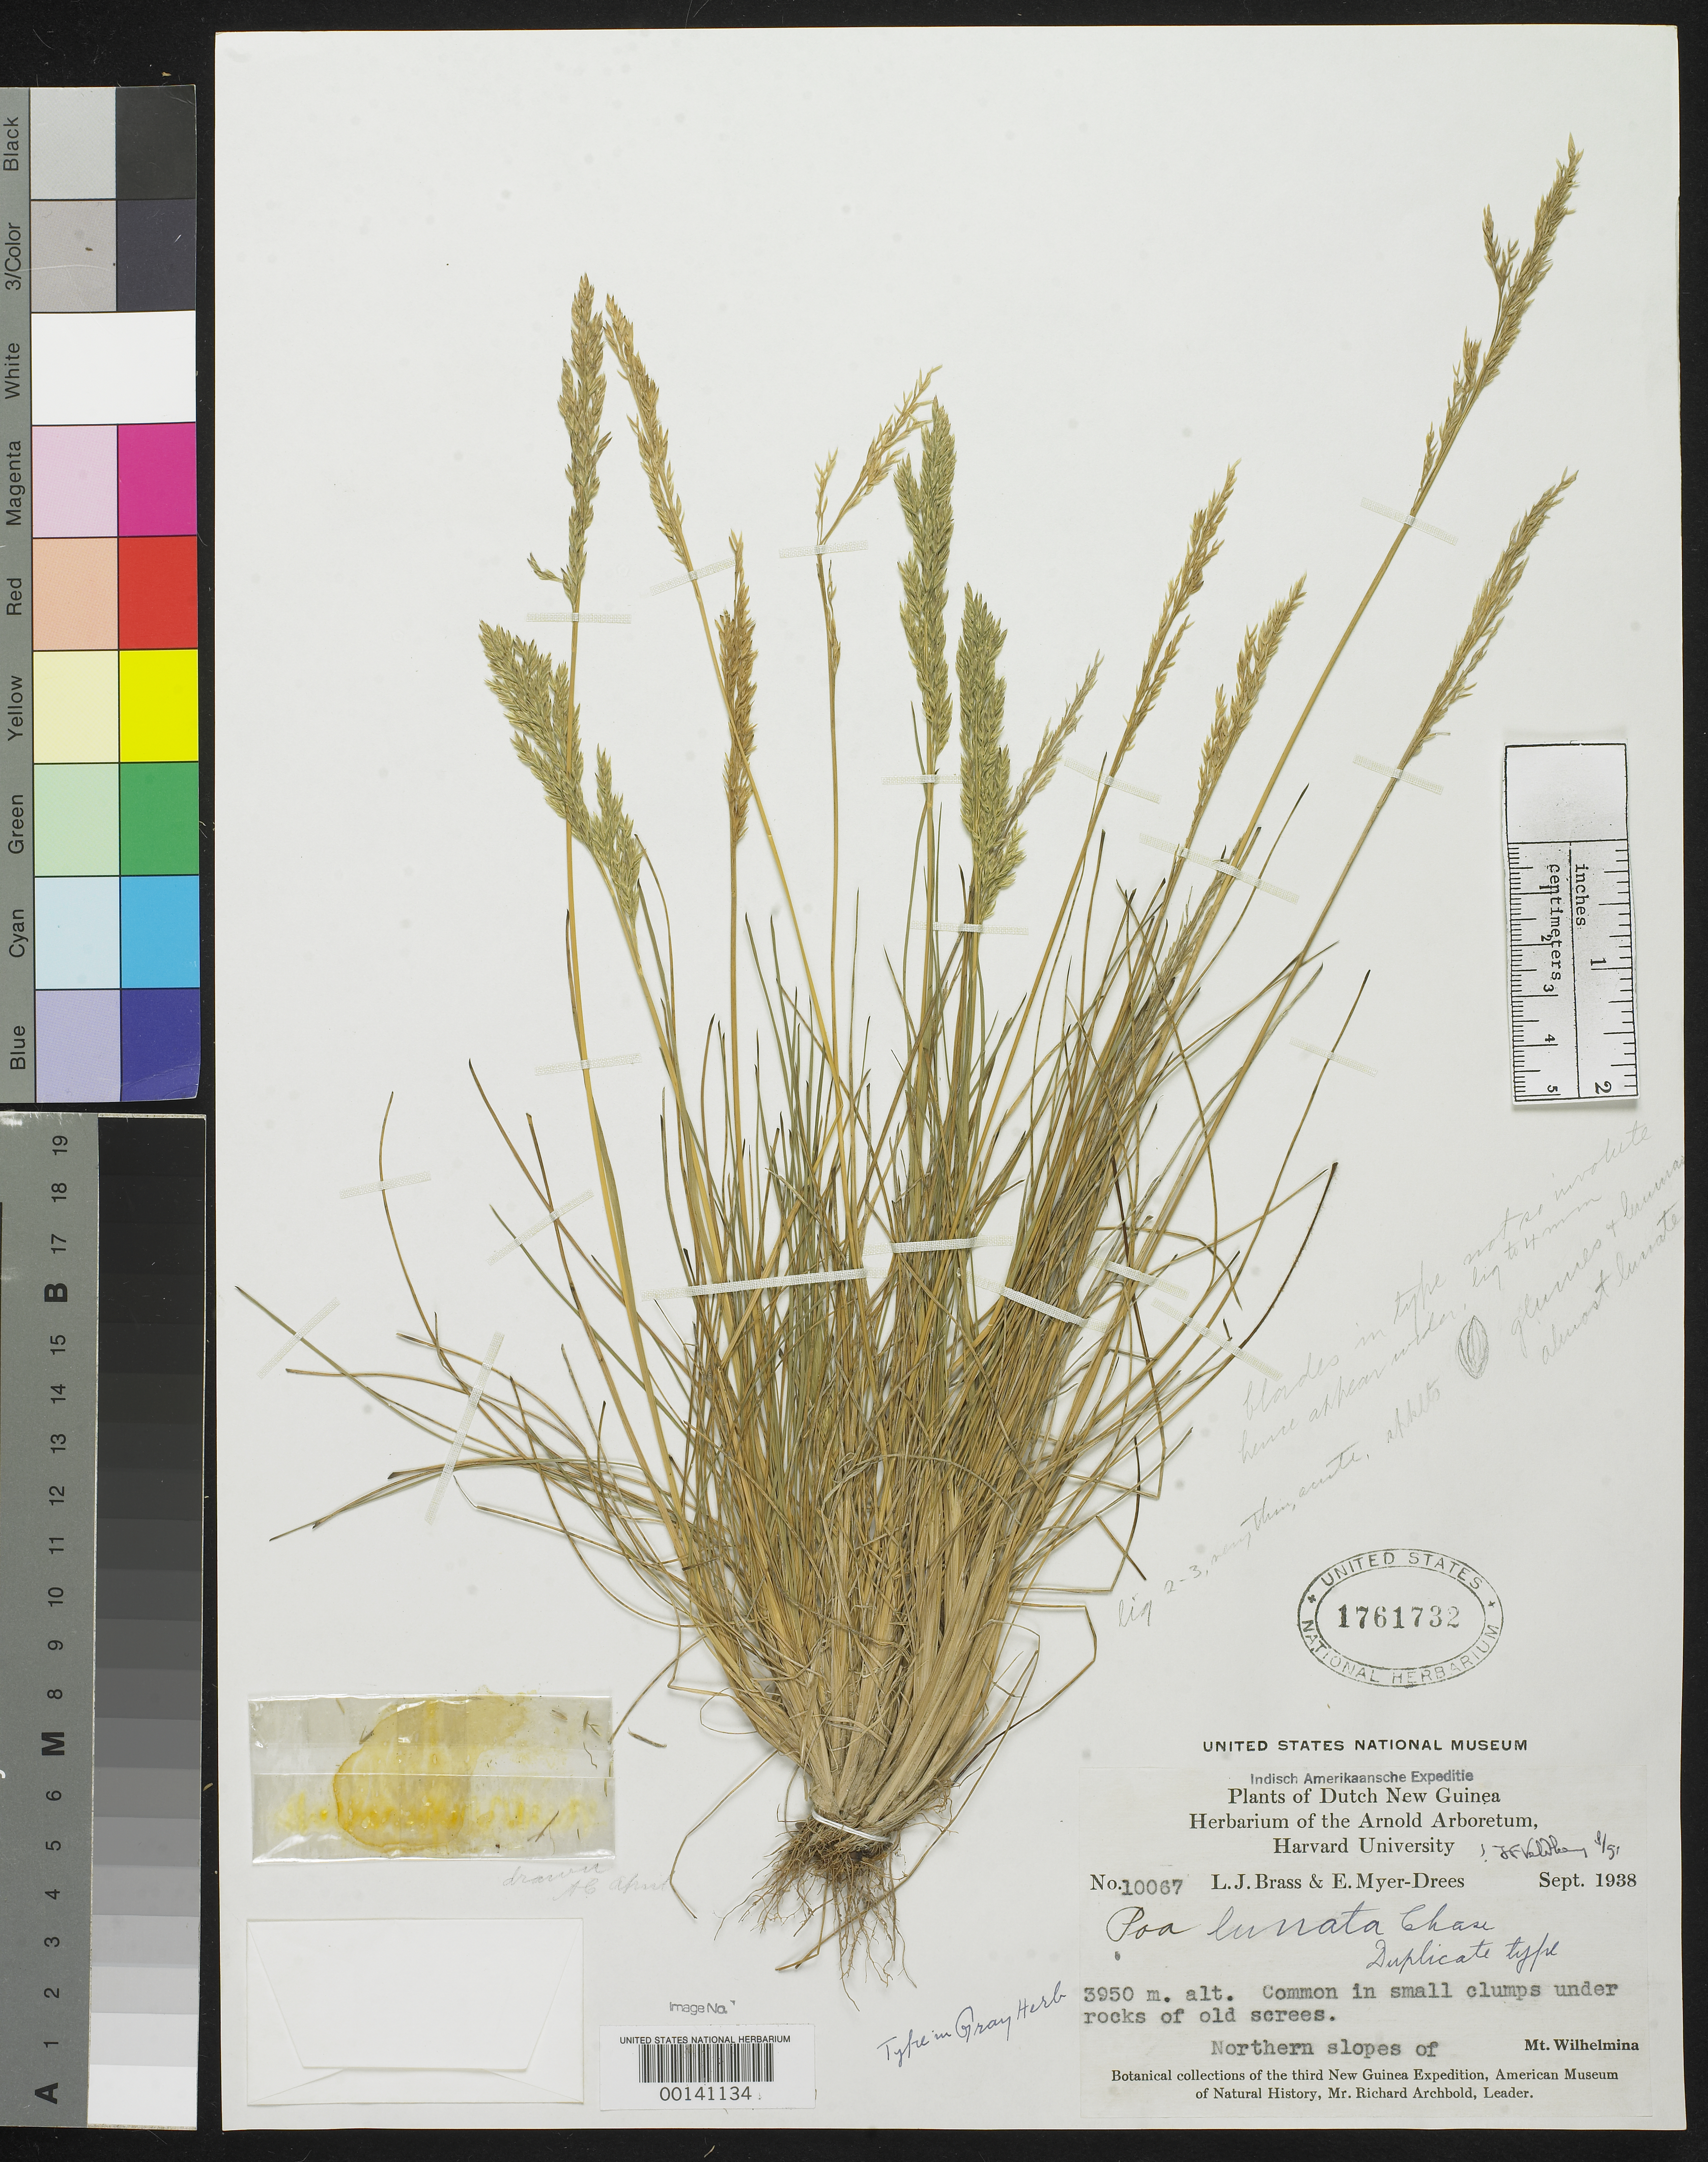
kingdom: Plantae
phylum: Tracheophyta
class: Liliopsida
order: Poales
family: Poaceae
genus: Poa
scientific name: Poa lunata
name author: Chase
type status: Isotype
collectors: L. J. Brass & E. Myer-Drees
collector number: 10067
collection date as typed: Sep 1938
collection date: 1938-09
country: Indonesia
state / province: Papua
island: New Guinea Island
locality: Mt. Wilhelmina. Irian Jaya.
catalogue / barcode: US 1761732